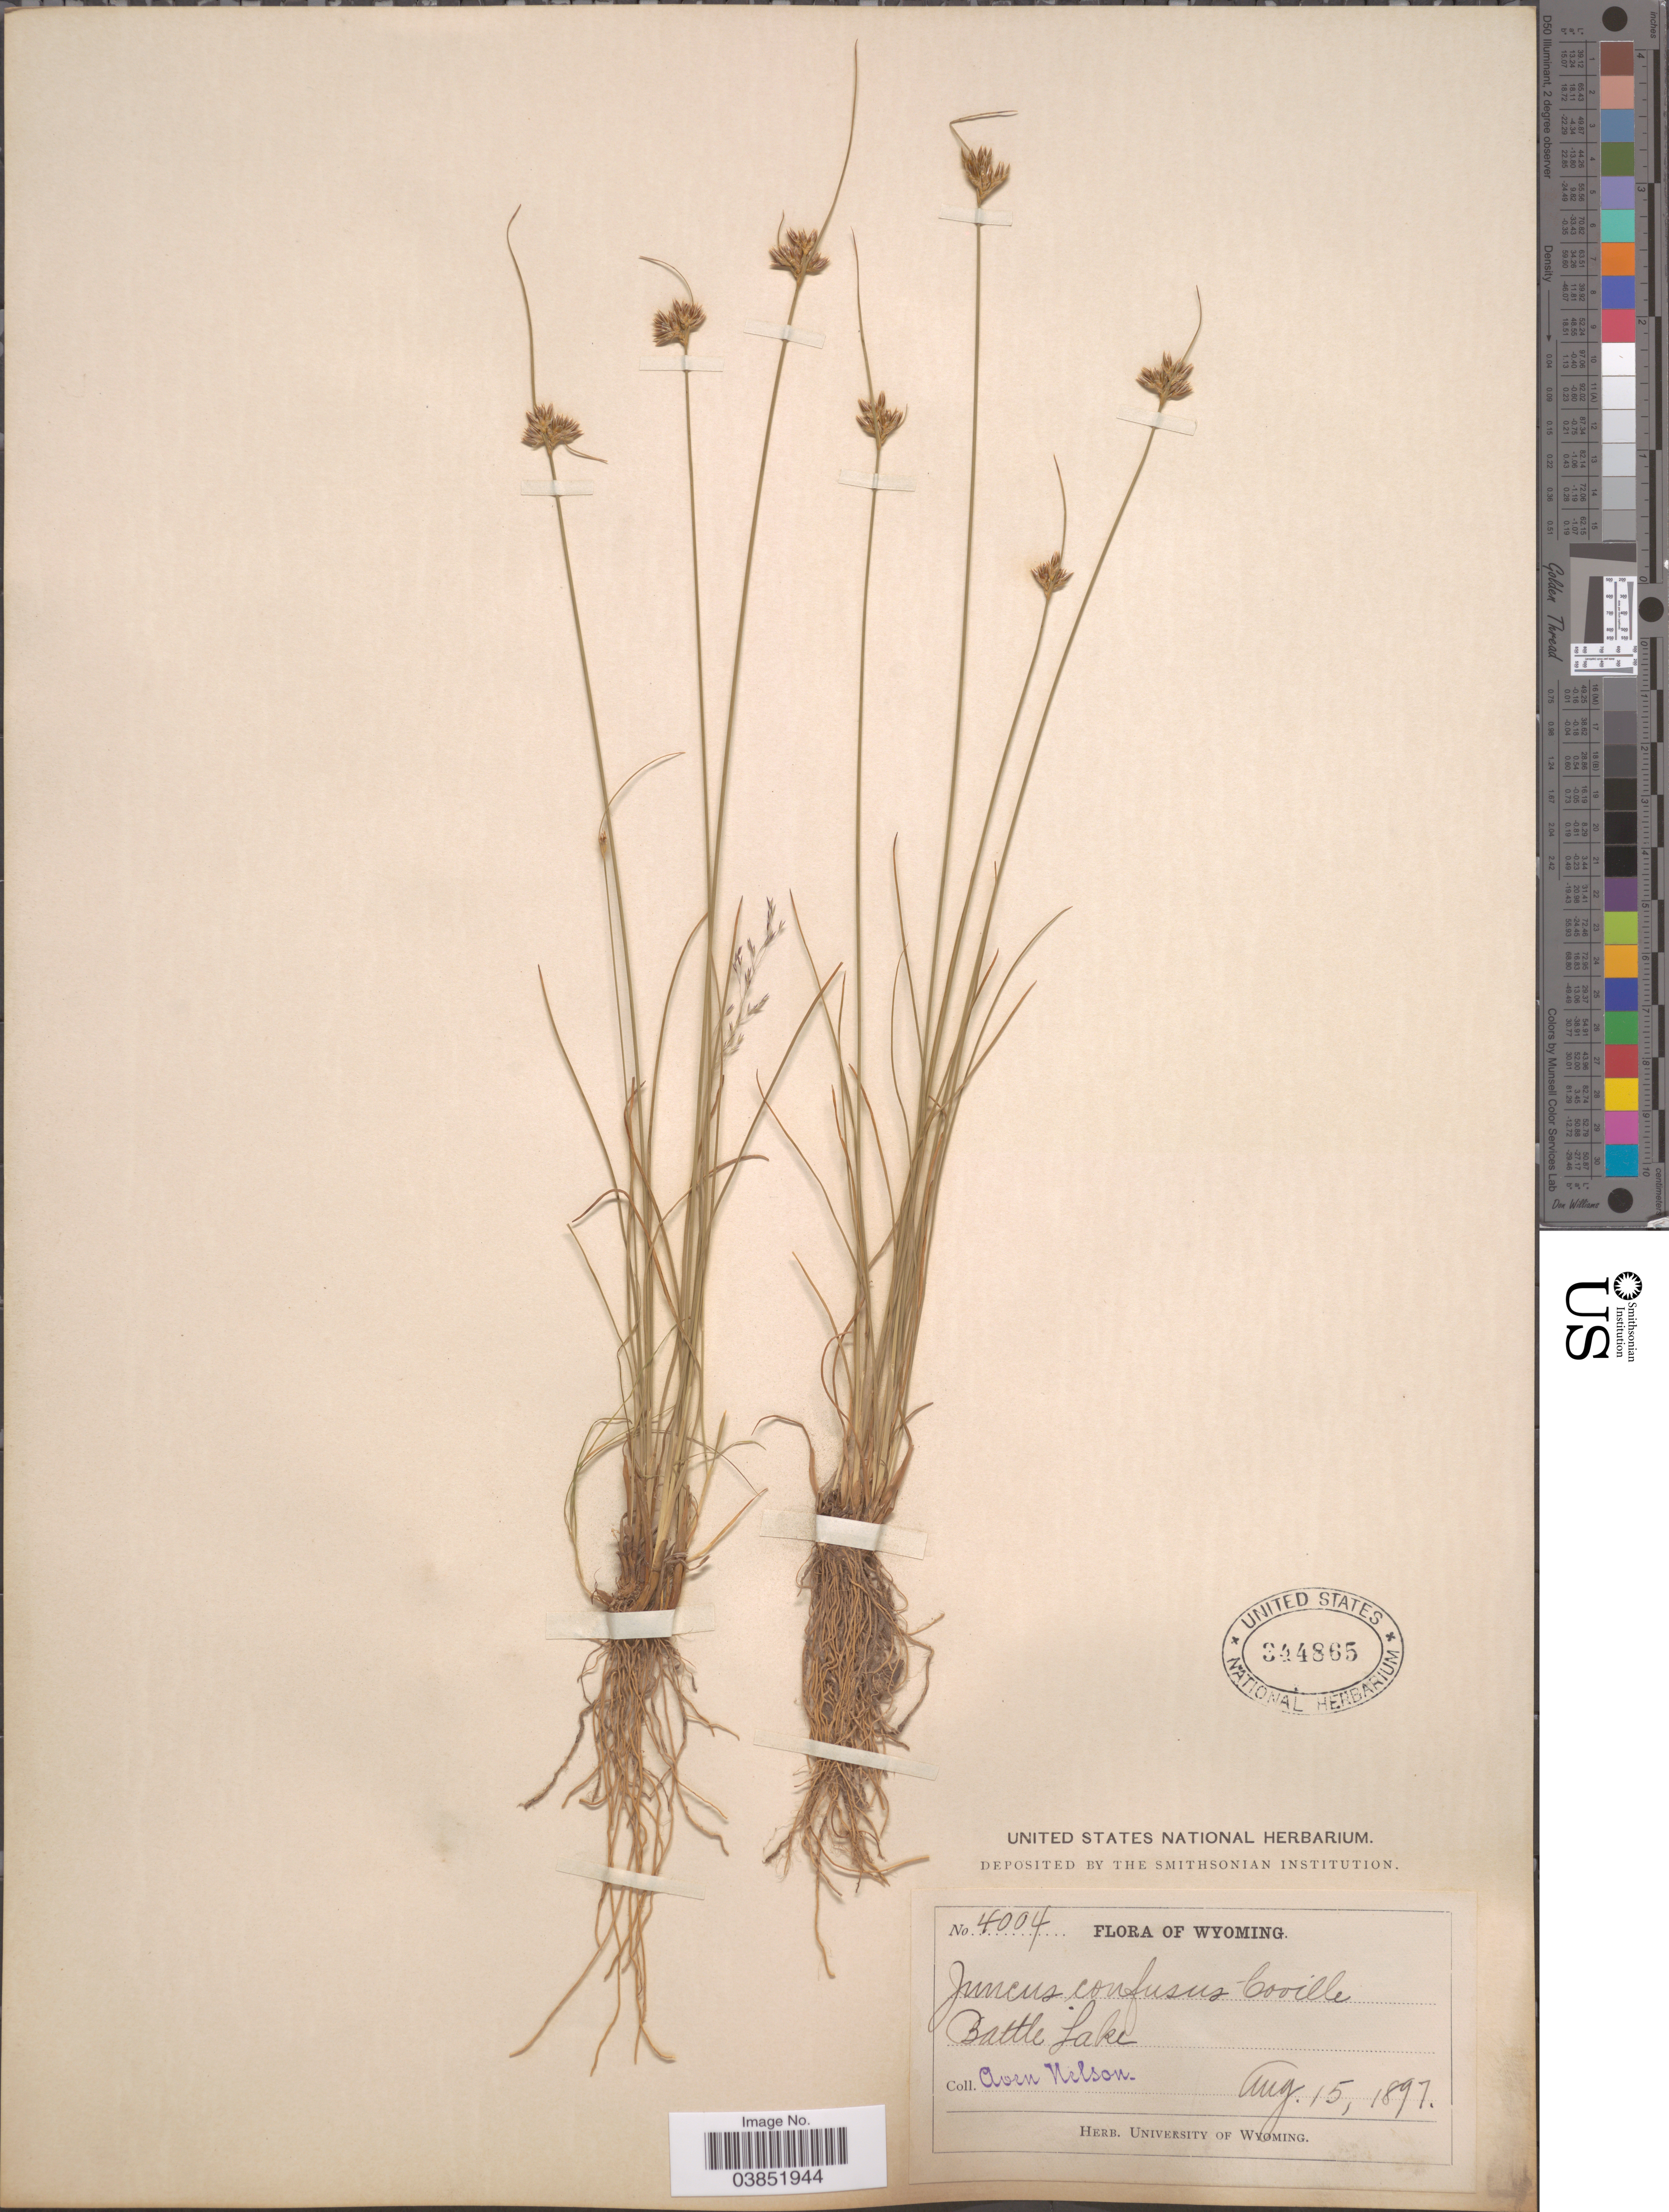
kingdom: Plantae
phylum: Tracheophyta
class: Liliopsida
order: Poales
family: Juncaceae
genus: Juncus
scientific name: Juncus confusus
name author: Coville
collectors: A. Nelson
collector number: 4004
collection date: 1897-08-15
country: United States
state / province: Wyoming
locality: Battle Lake.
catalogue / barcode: US 344865